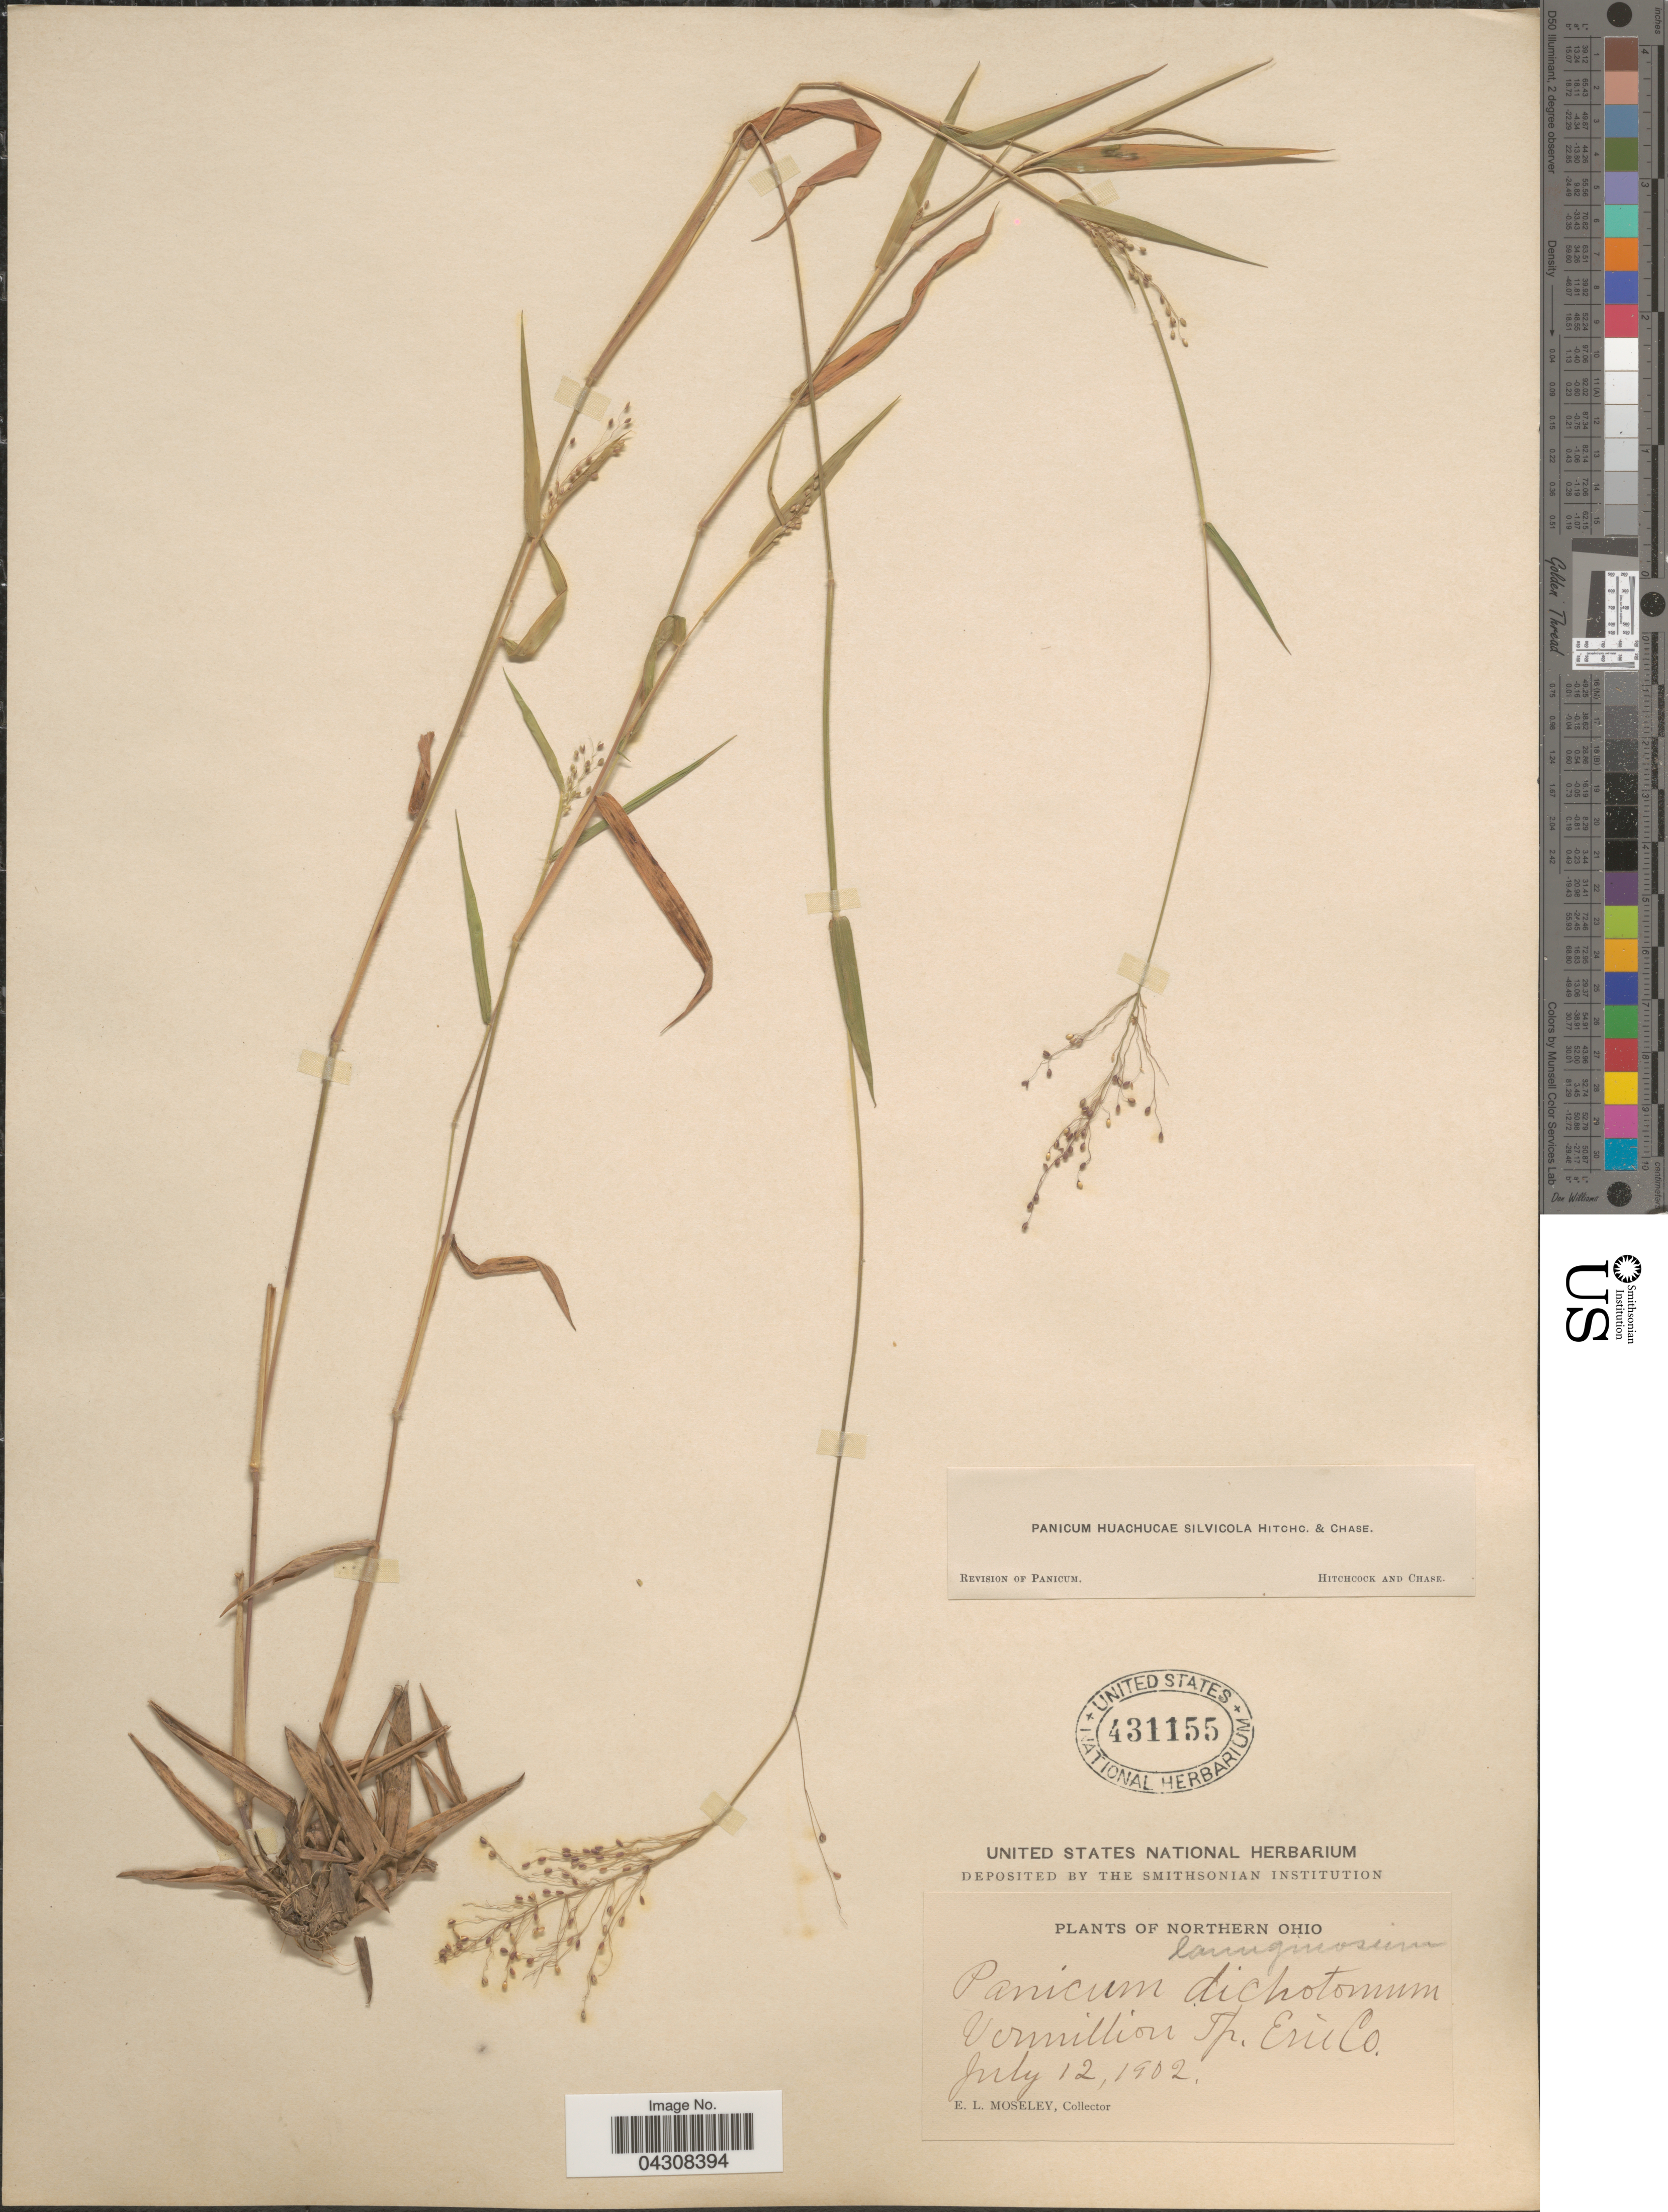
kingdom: Plantae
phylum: Tracheophyta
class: Liliopsida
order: Poales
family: Poaceae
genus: Dichanthelium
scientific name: Dichanthelium acuminatum var. acuminatum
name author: (Sw.) Gould & C.A. Clark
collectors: E. Moseley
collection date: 1902-07-12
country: United States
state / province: Ohio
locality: Northern Ohio. Vermillion Tp. Erie Co.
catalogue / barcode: US 431155